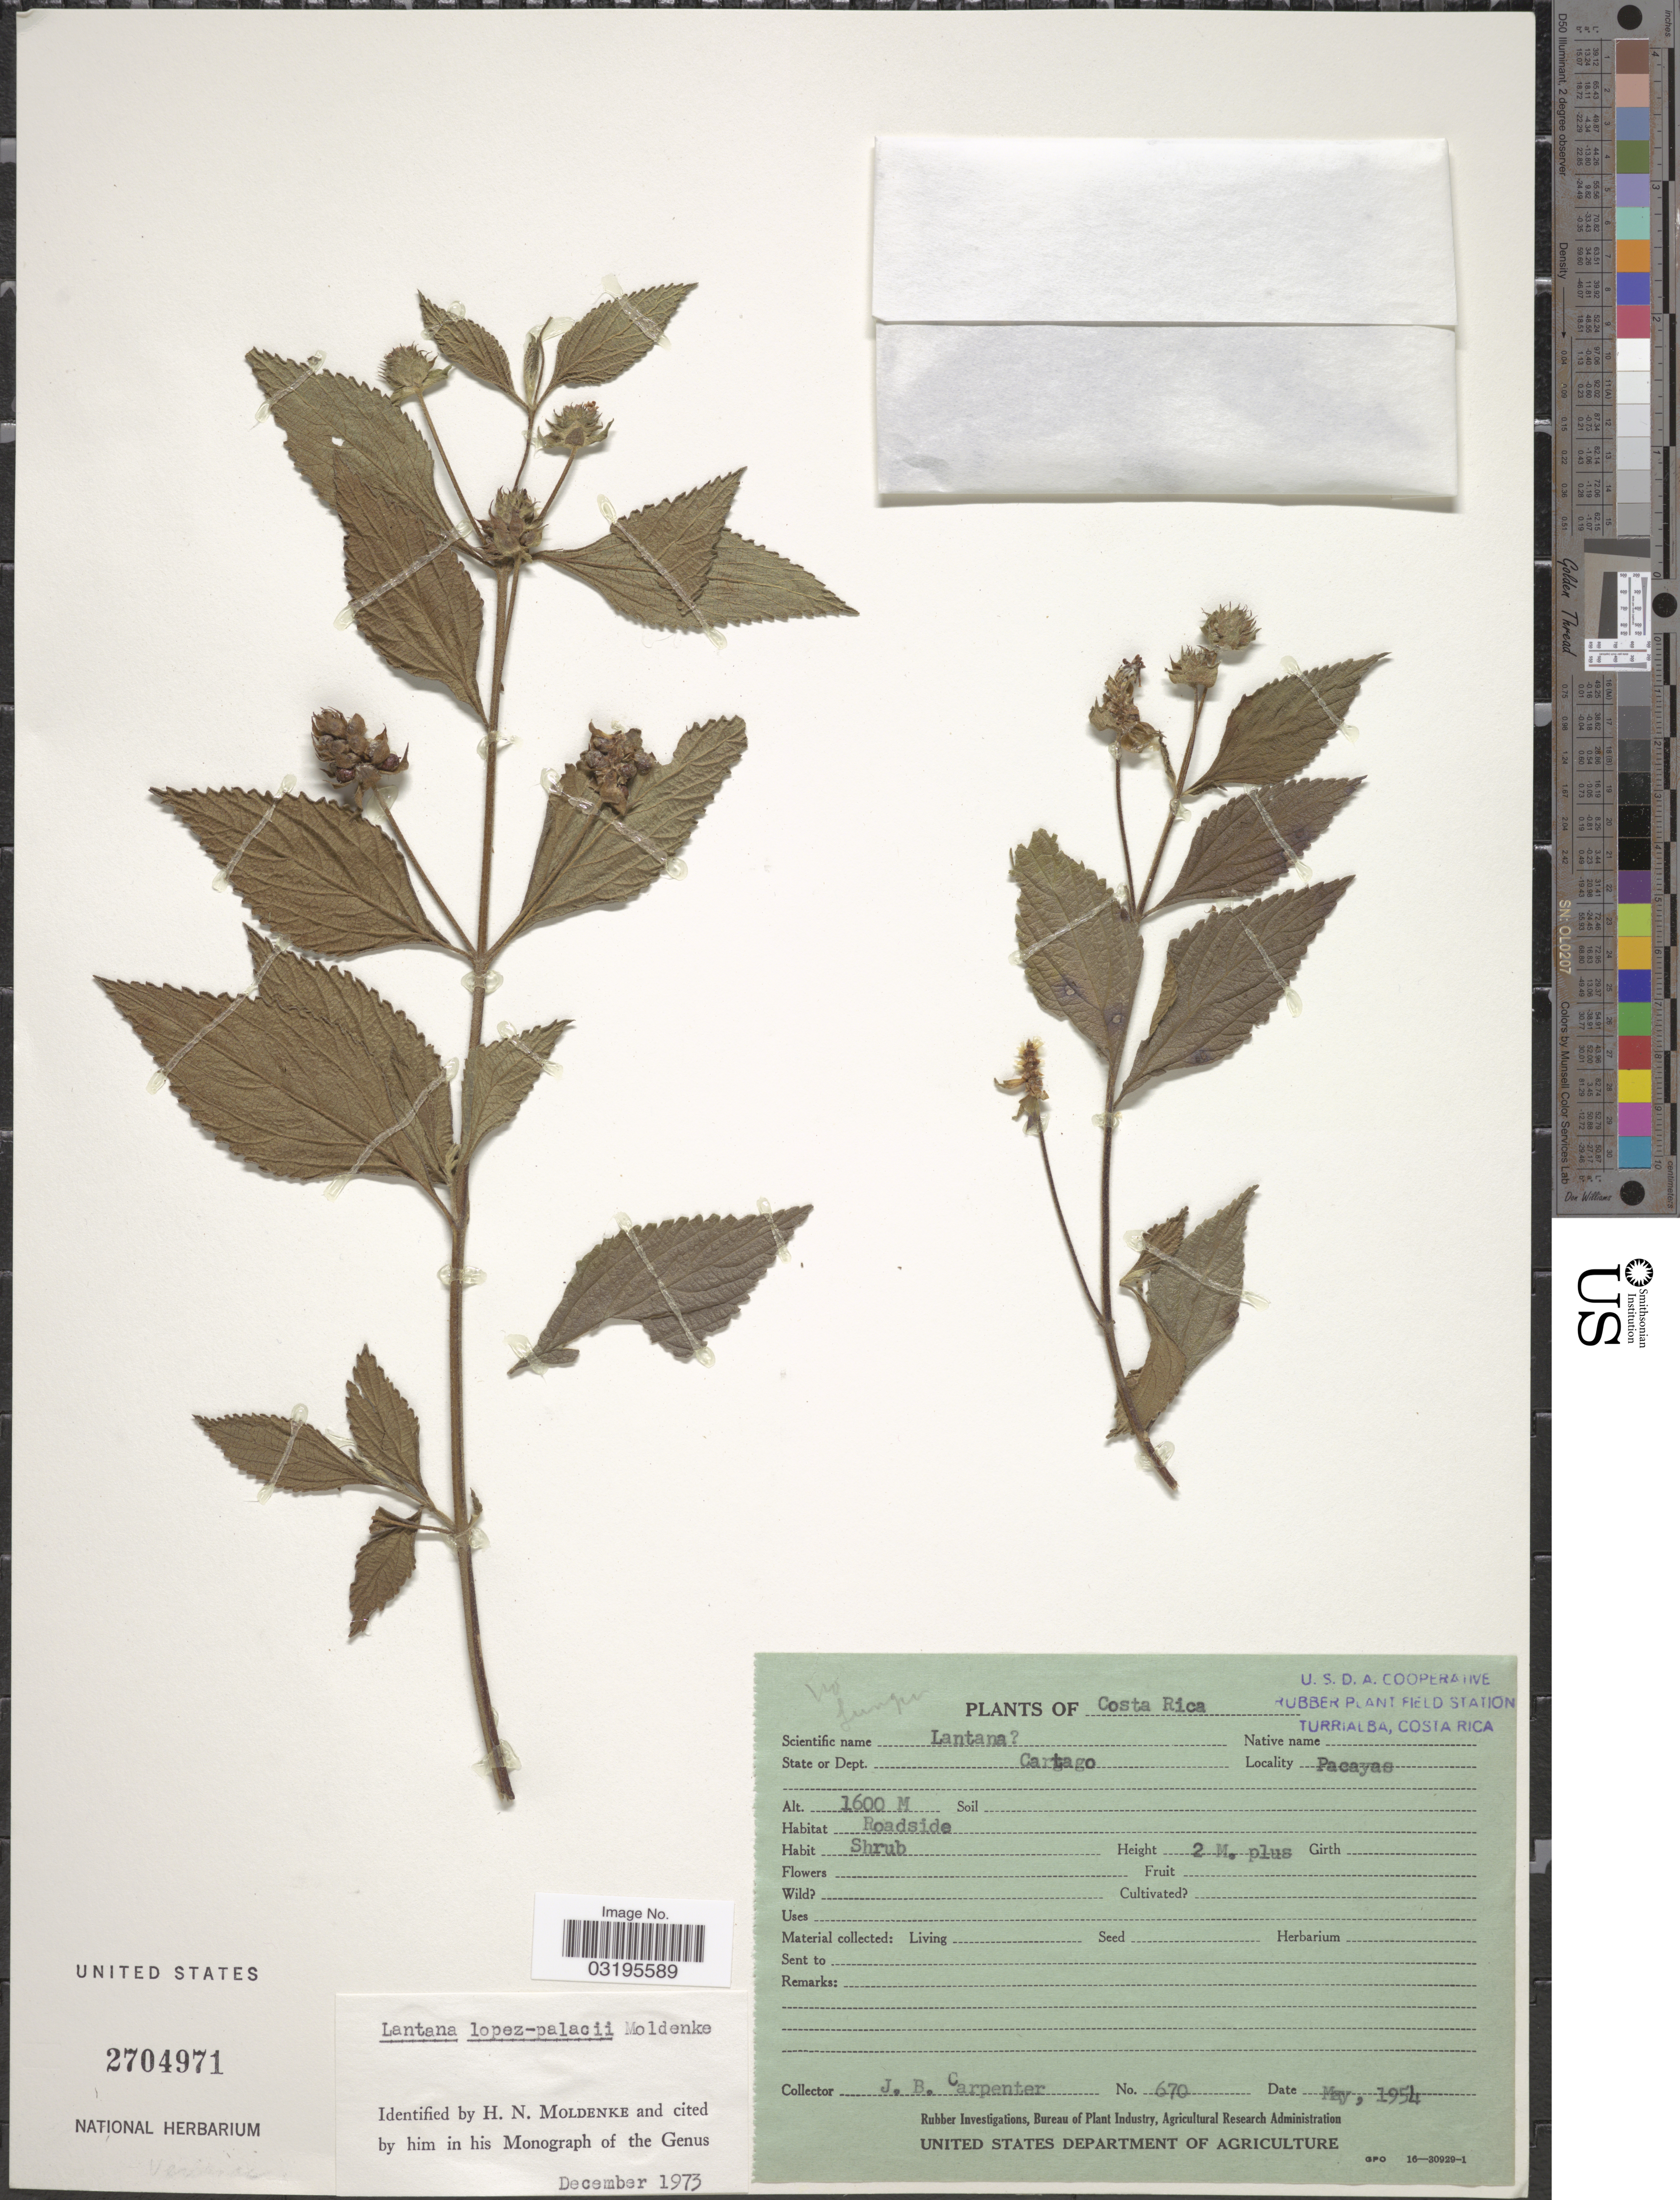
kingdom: Plantae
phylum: Tracheophyta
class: Magnoliopsida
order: Lamiales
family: Verbenaceae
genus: Lantana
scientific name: Lantana lopez-palacii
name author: Moldenke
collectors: J. Carpenter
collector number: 670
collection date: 1954-05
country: Costa Rica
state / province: Cartago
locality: Dept. Cartago, Pacayas.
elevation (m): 1600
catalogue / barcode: US 2704971